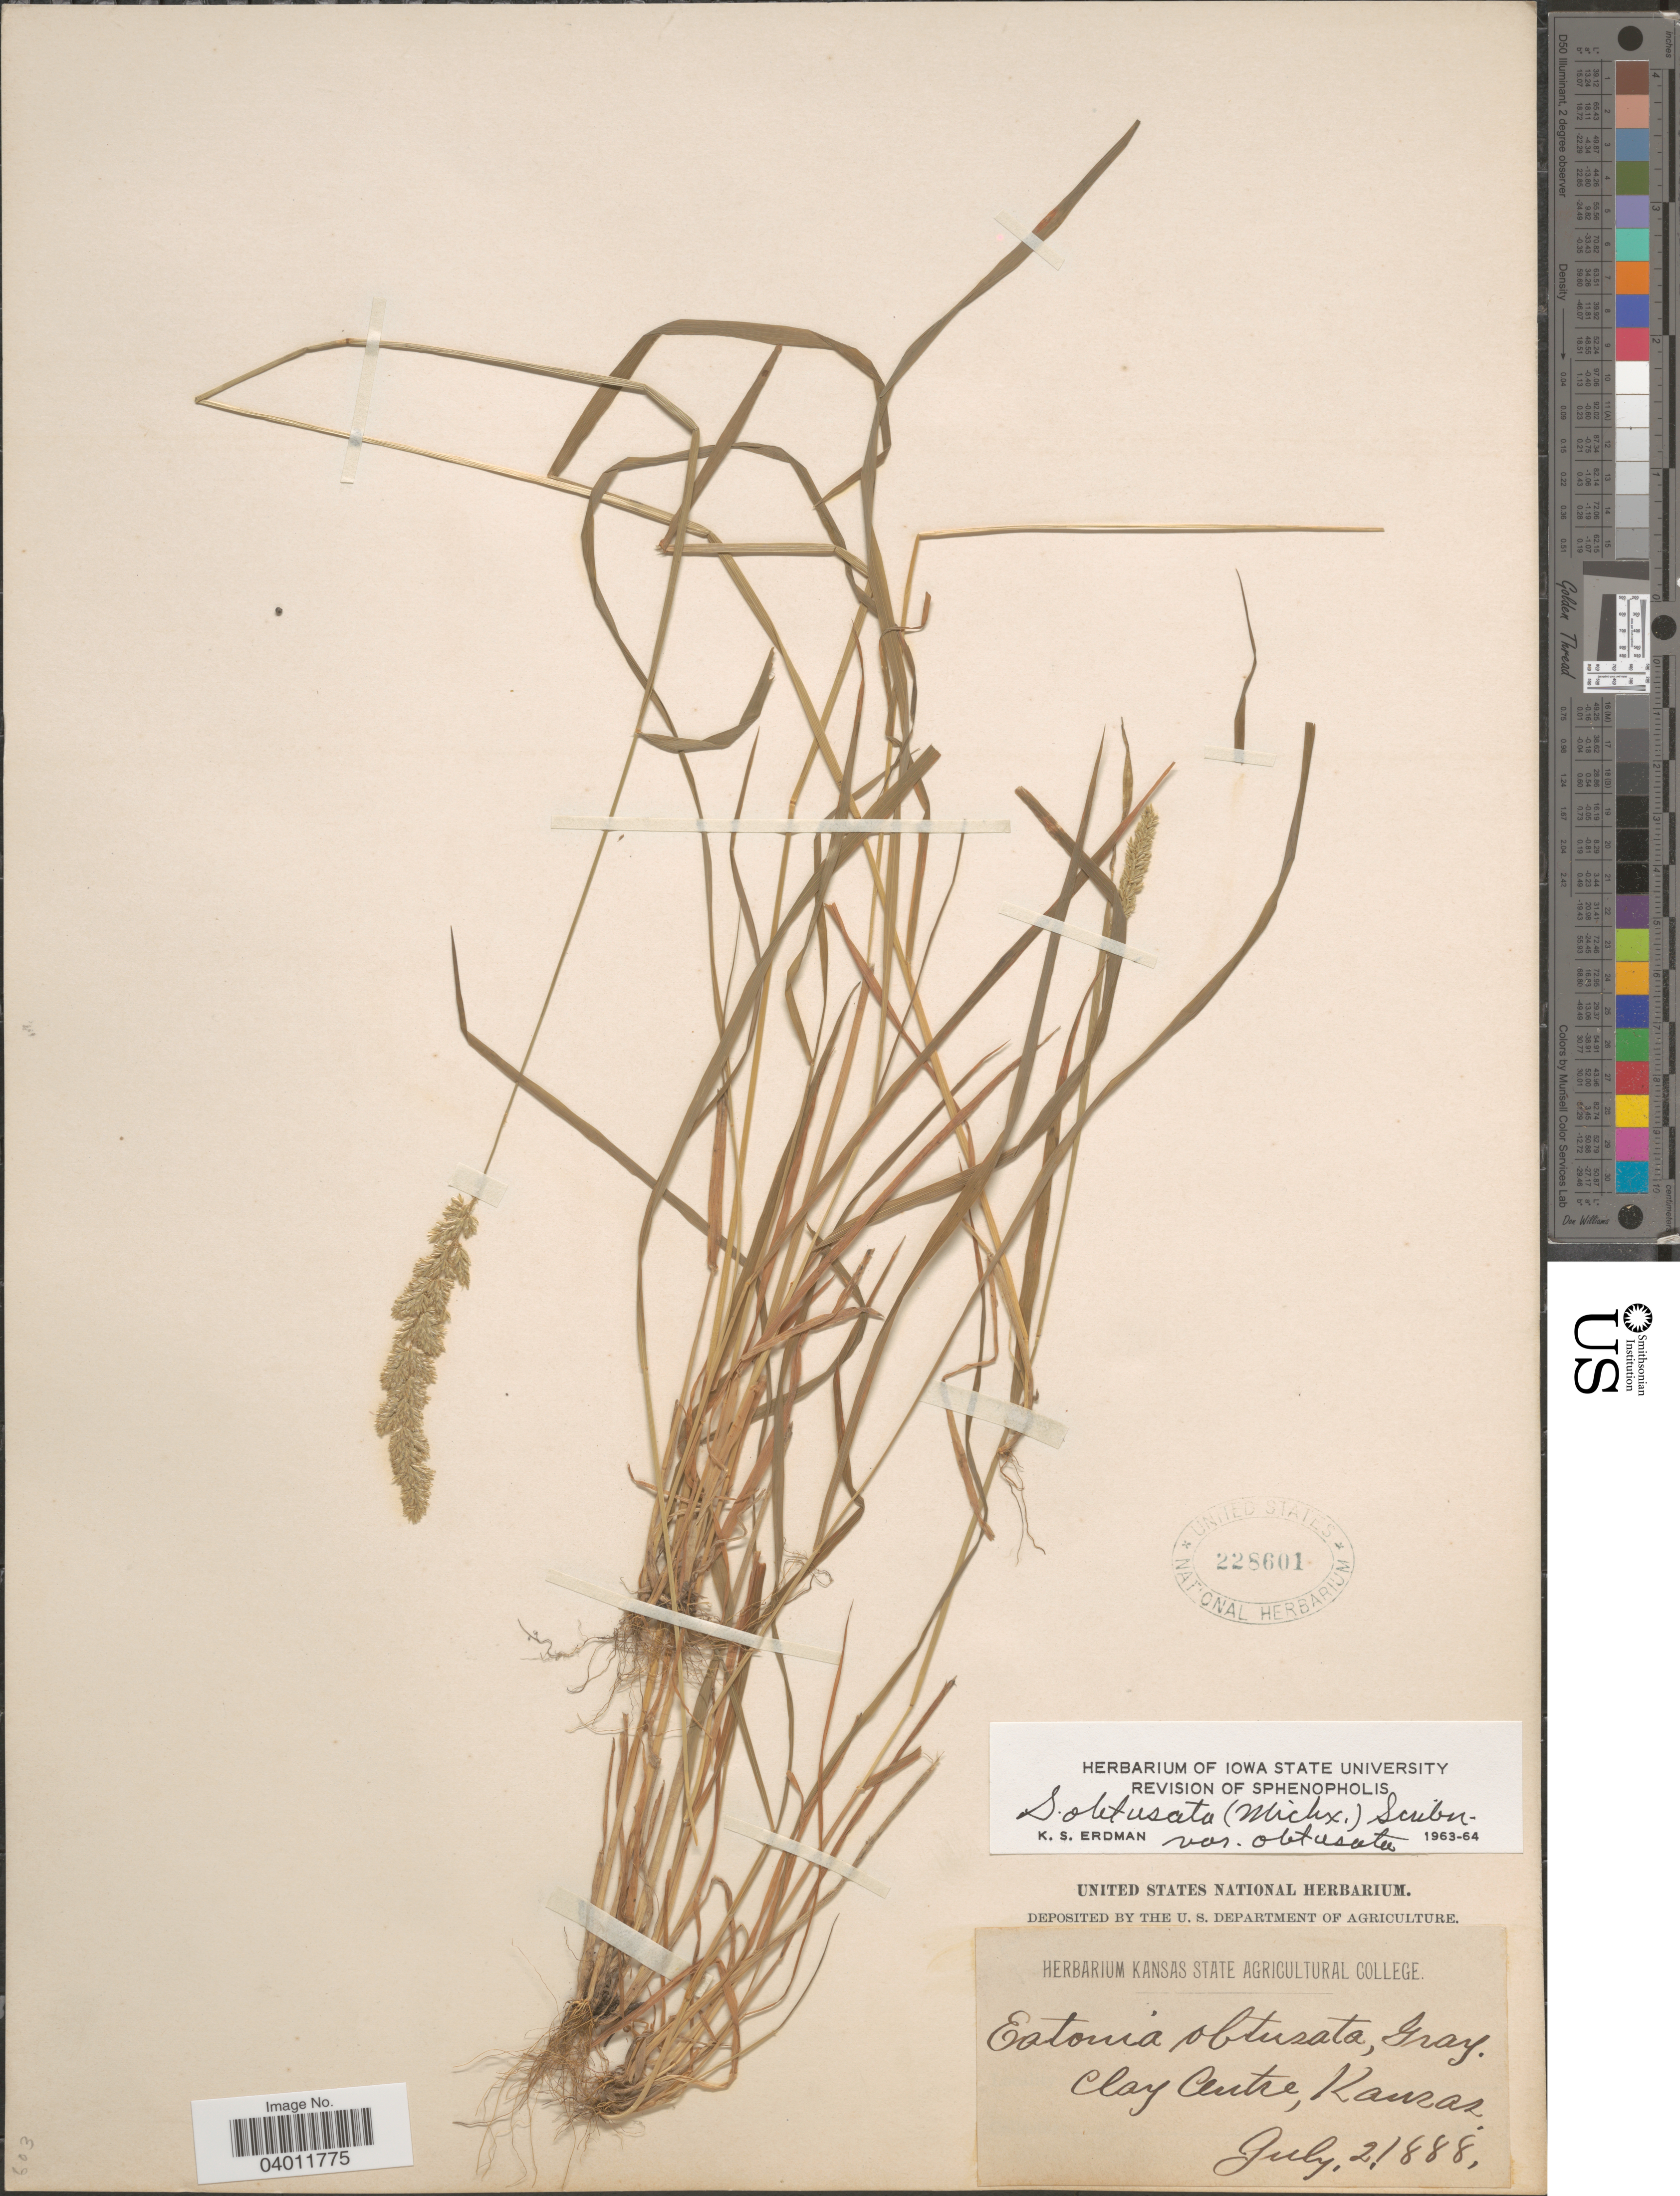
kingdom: Plantae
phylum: Tracheophyta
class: Liliopsida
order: Poales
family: Poaceae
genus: Sphenopholis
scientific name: Sphenopholis obtusata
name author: (Michx.) Scribn.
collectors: ex herb. Kansas State Agricultural College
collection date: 1888-07-02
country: United States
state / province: Kansas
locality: Clay Centre.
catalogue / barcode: US 228601